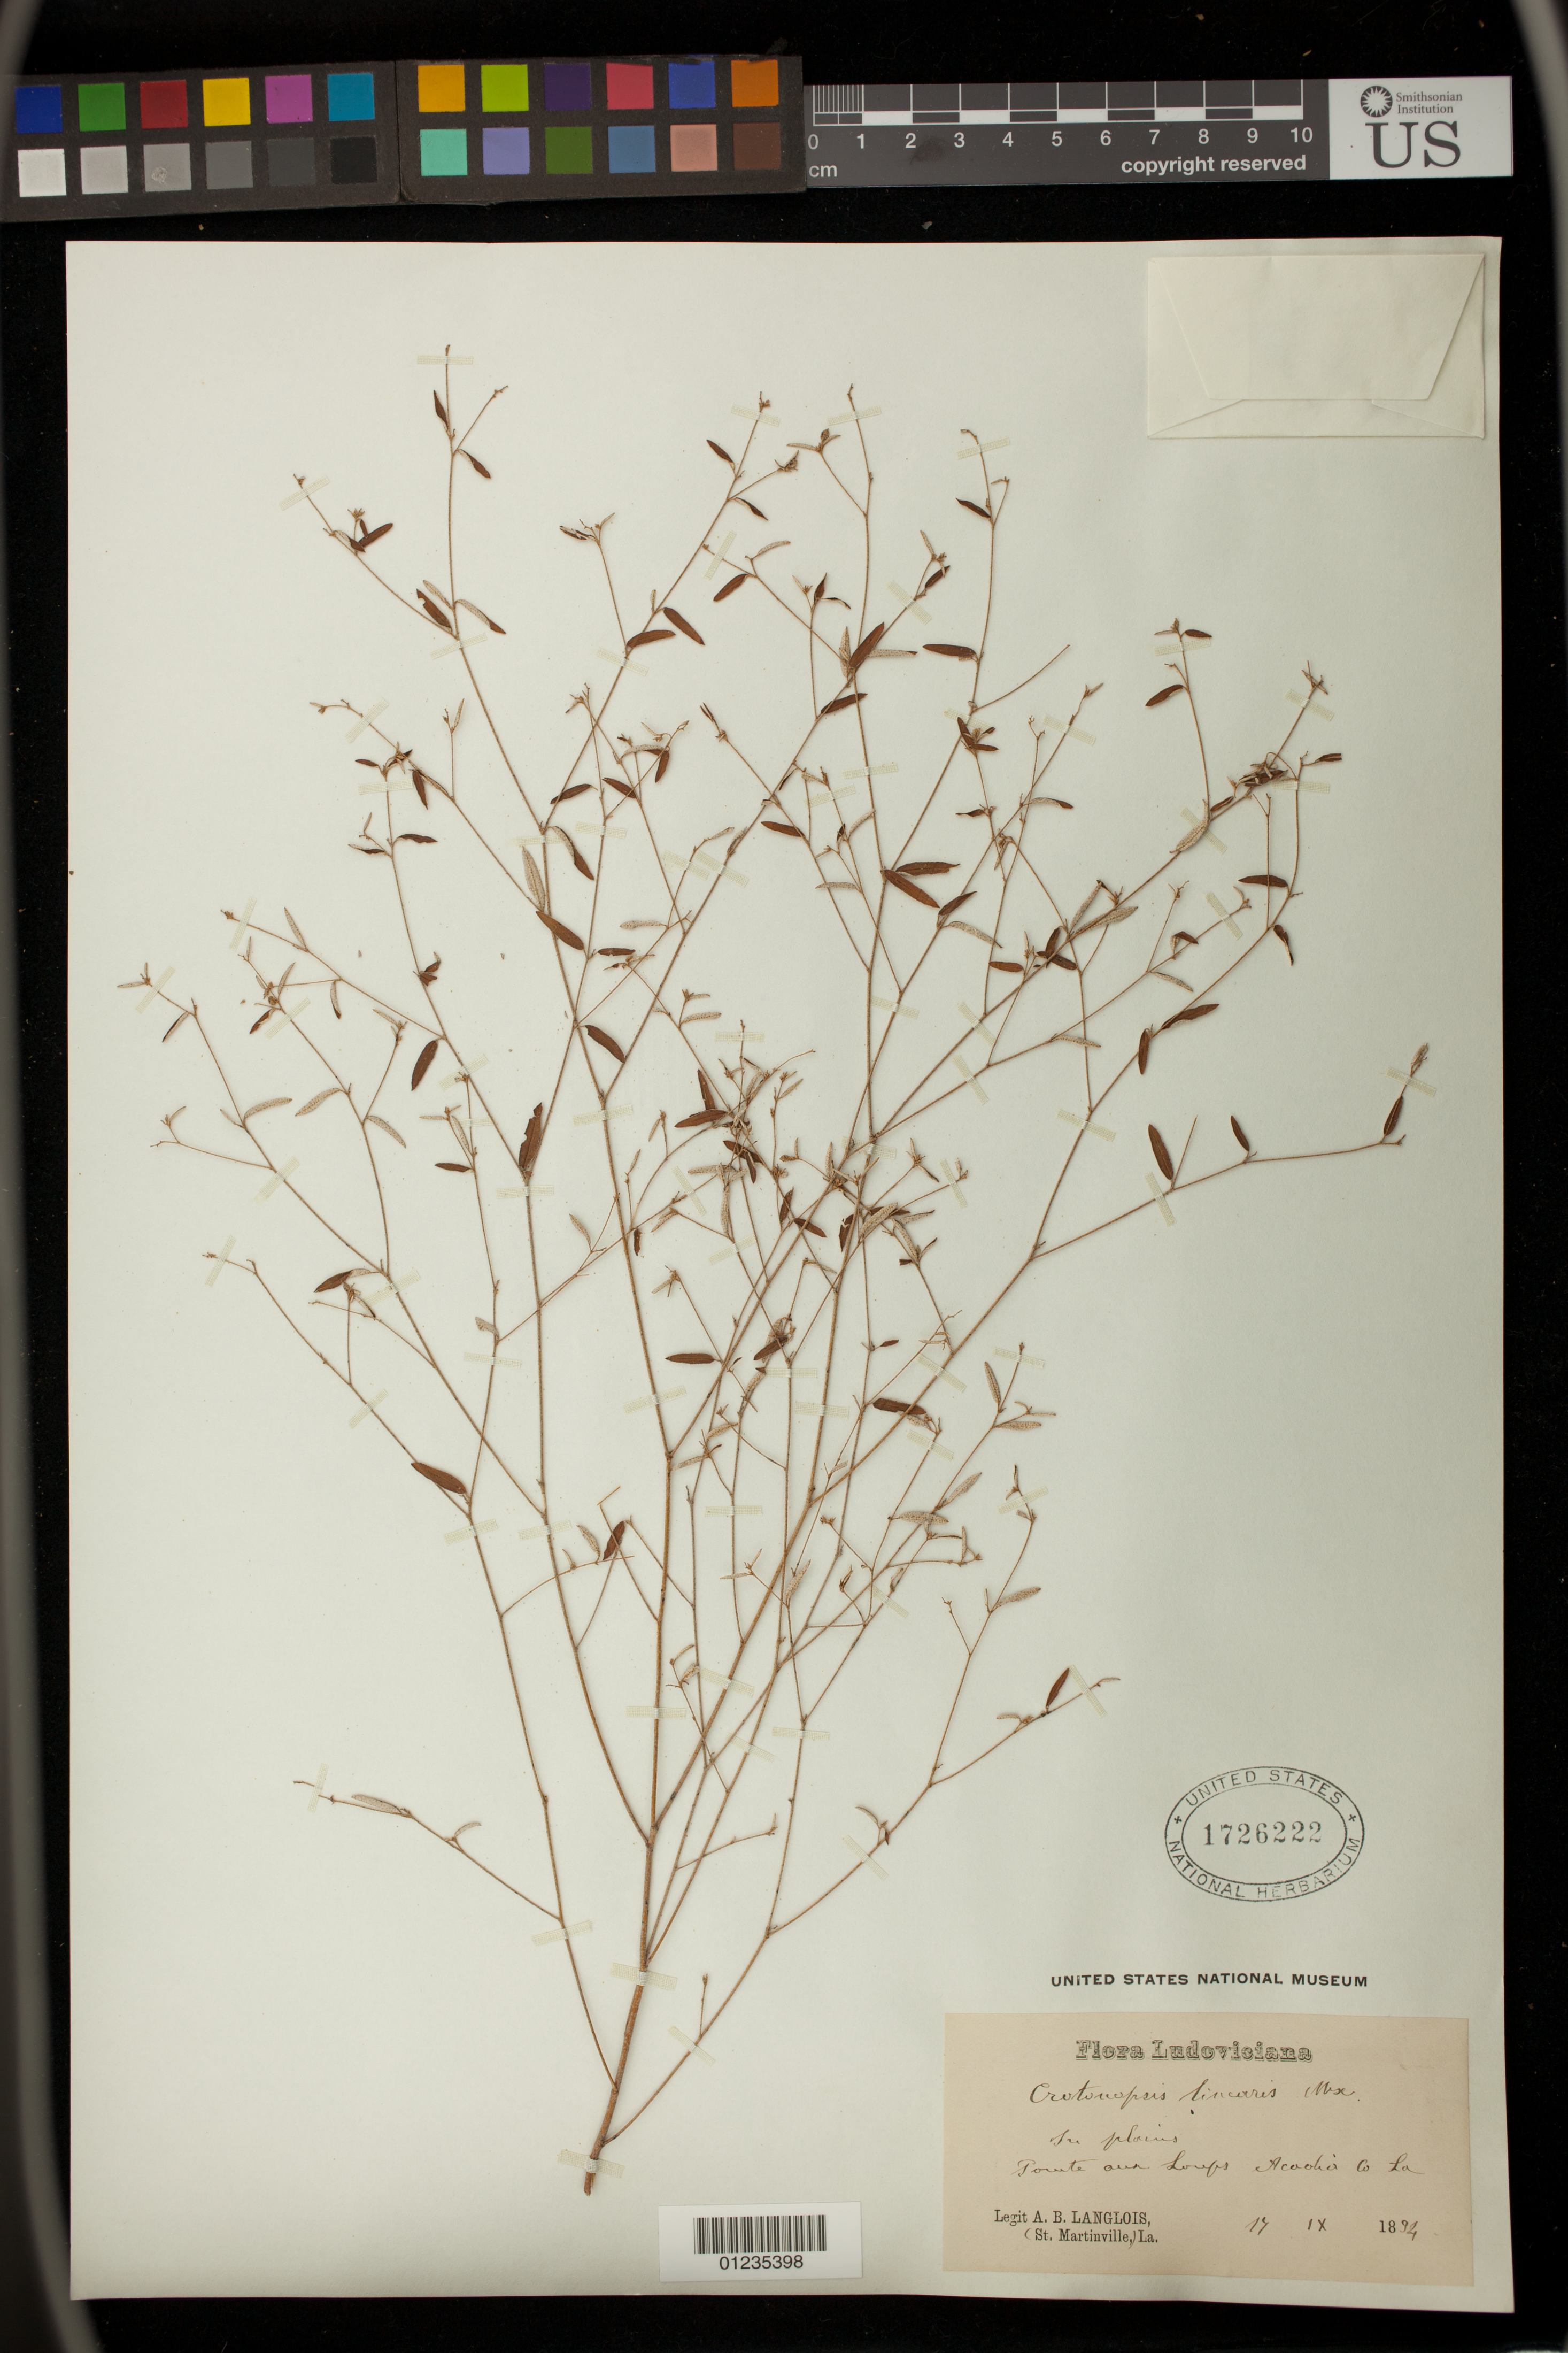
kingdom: Plantae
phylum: Tracheophyta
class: Magnoliopsida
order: Malpighiales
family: Euphorbiaceae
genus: Crotonopsis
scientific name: Crotonopsis linearis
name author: Michx.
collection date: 1894-09-17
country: United States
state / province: Louisiana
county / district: Acadia Parish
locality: In plains,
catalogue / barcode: US 1726222